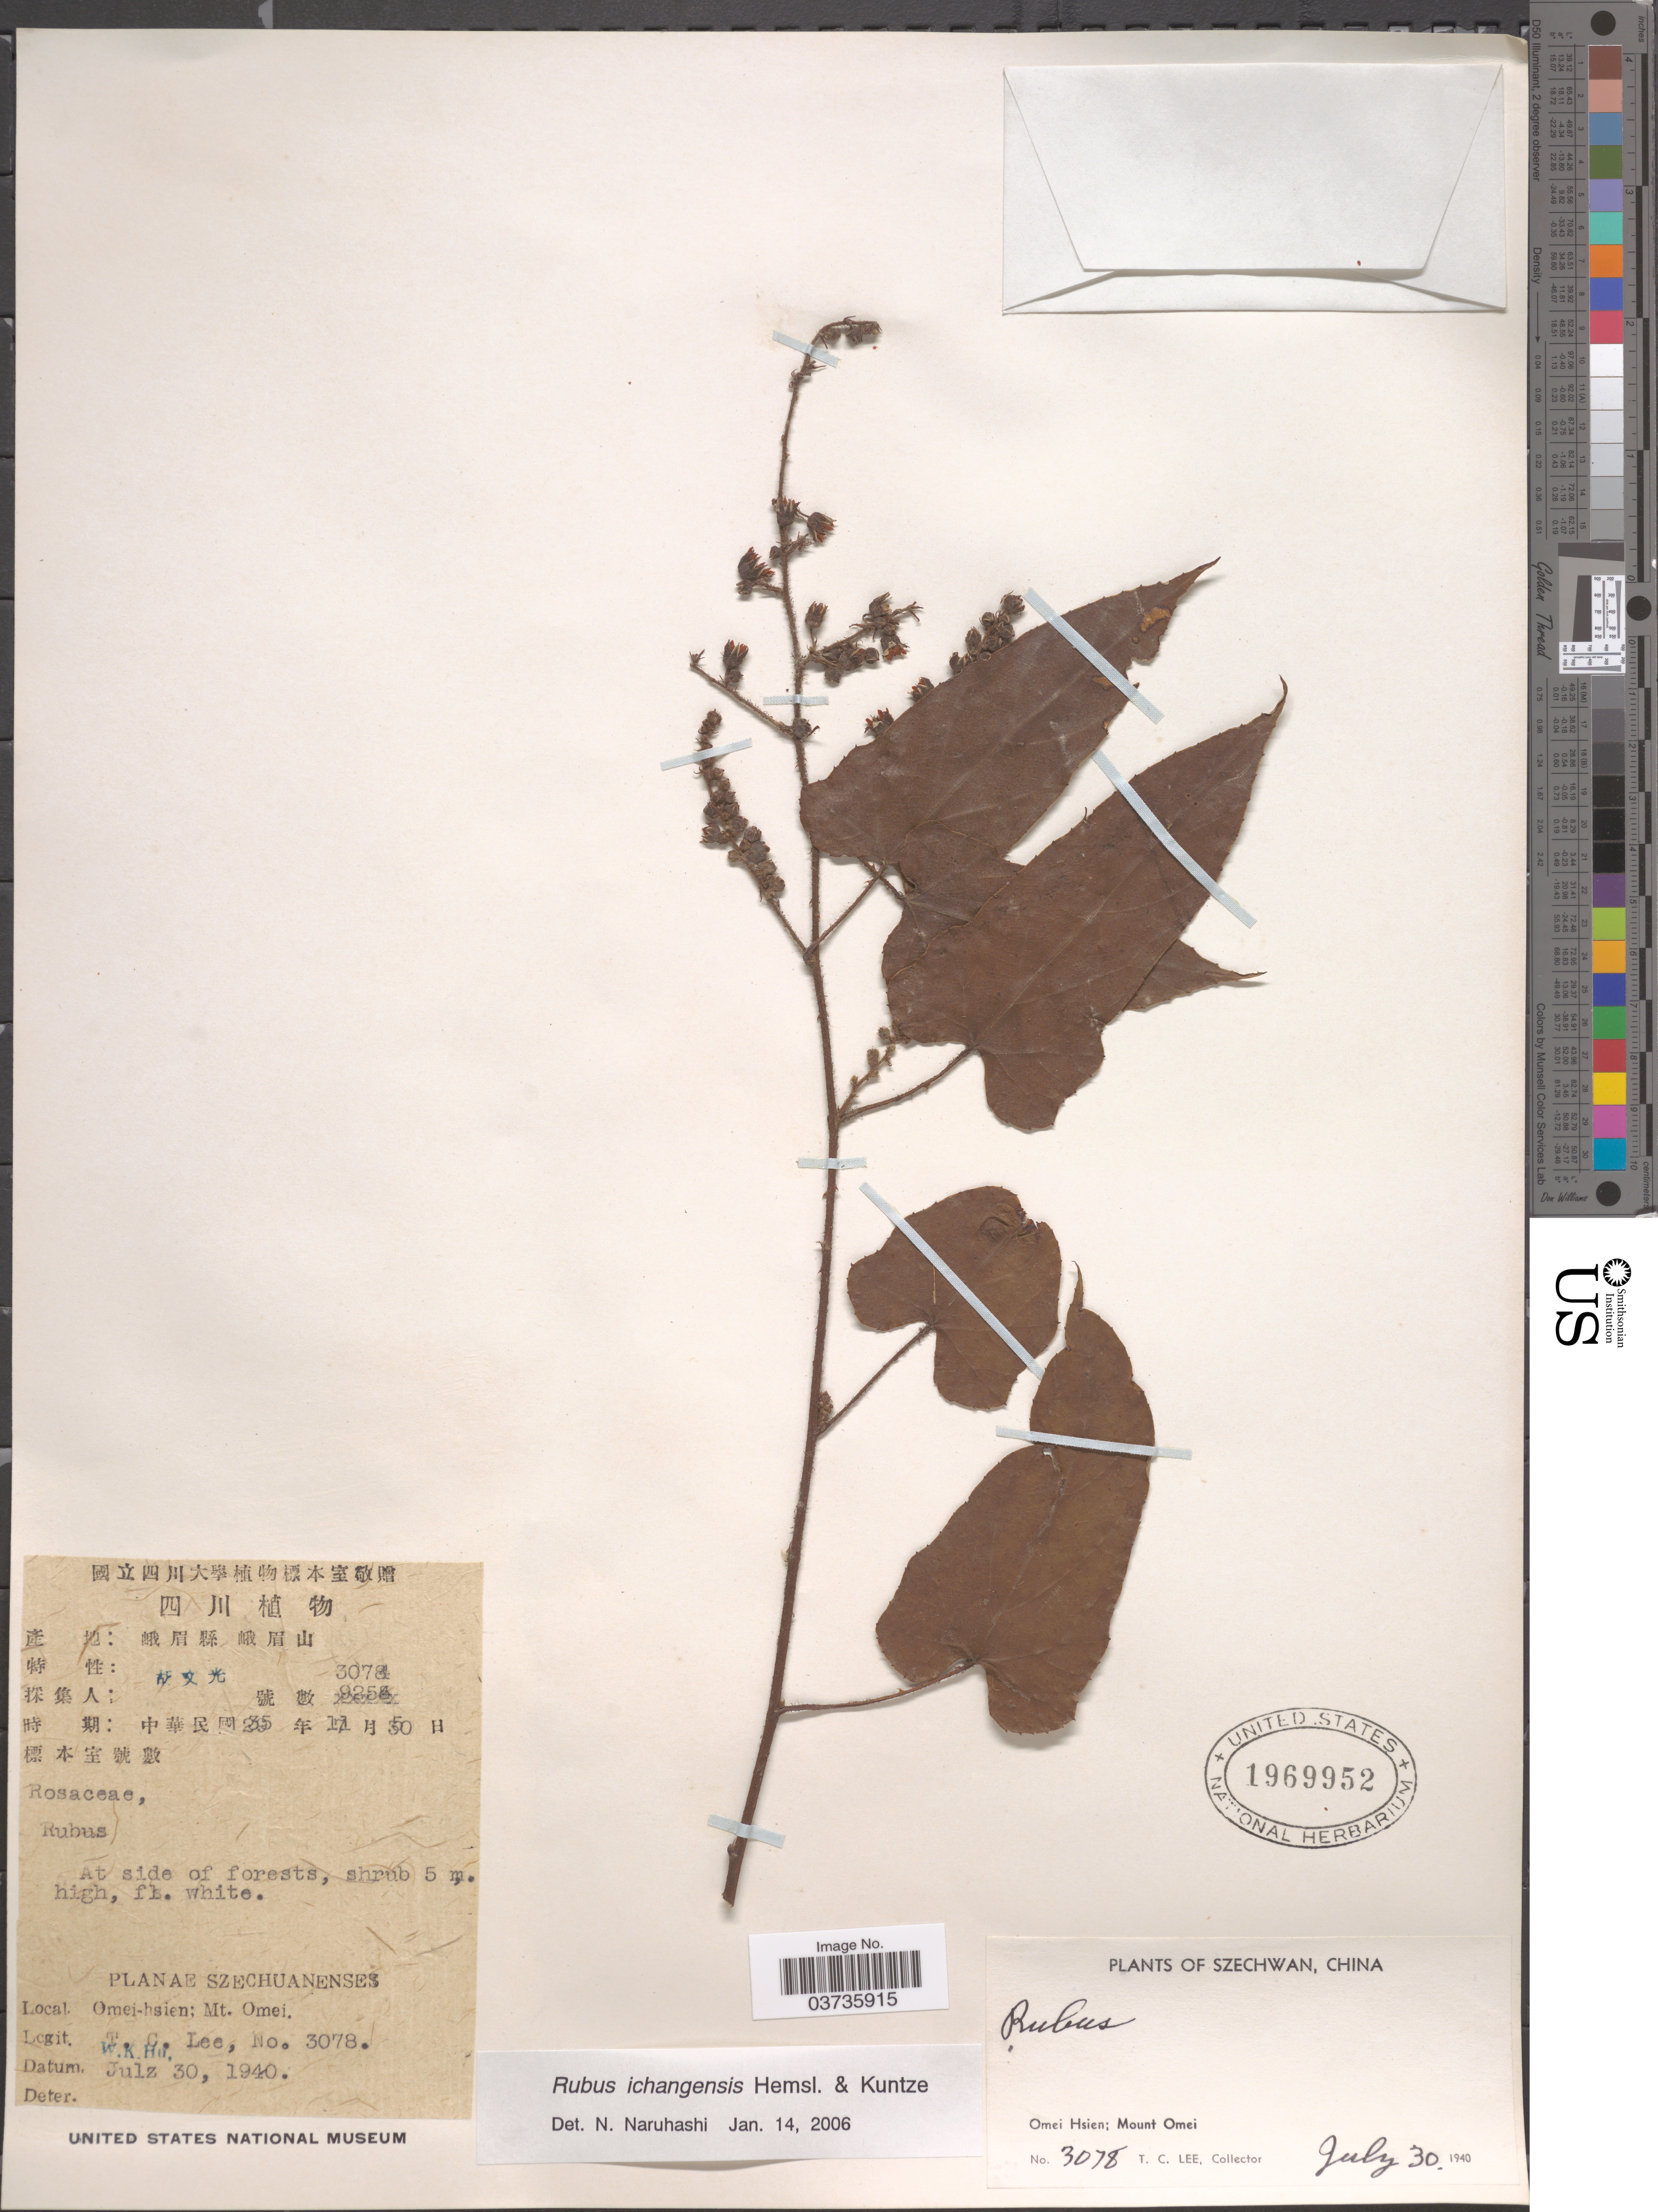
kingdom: Plantae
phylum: Tracheophyta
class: Magnoliopsida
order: Rosales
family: Rosaceae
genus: Rubus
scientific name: Rubus ichangensis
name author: Hemsl. & Kuntze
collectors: T. Lee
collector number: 3078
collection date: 1940-07-30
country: China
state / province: Sichuan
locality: Szechwan. Omei Hsien; Mount Omei.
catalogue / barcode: US 1969952